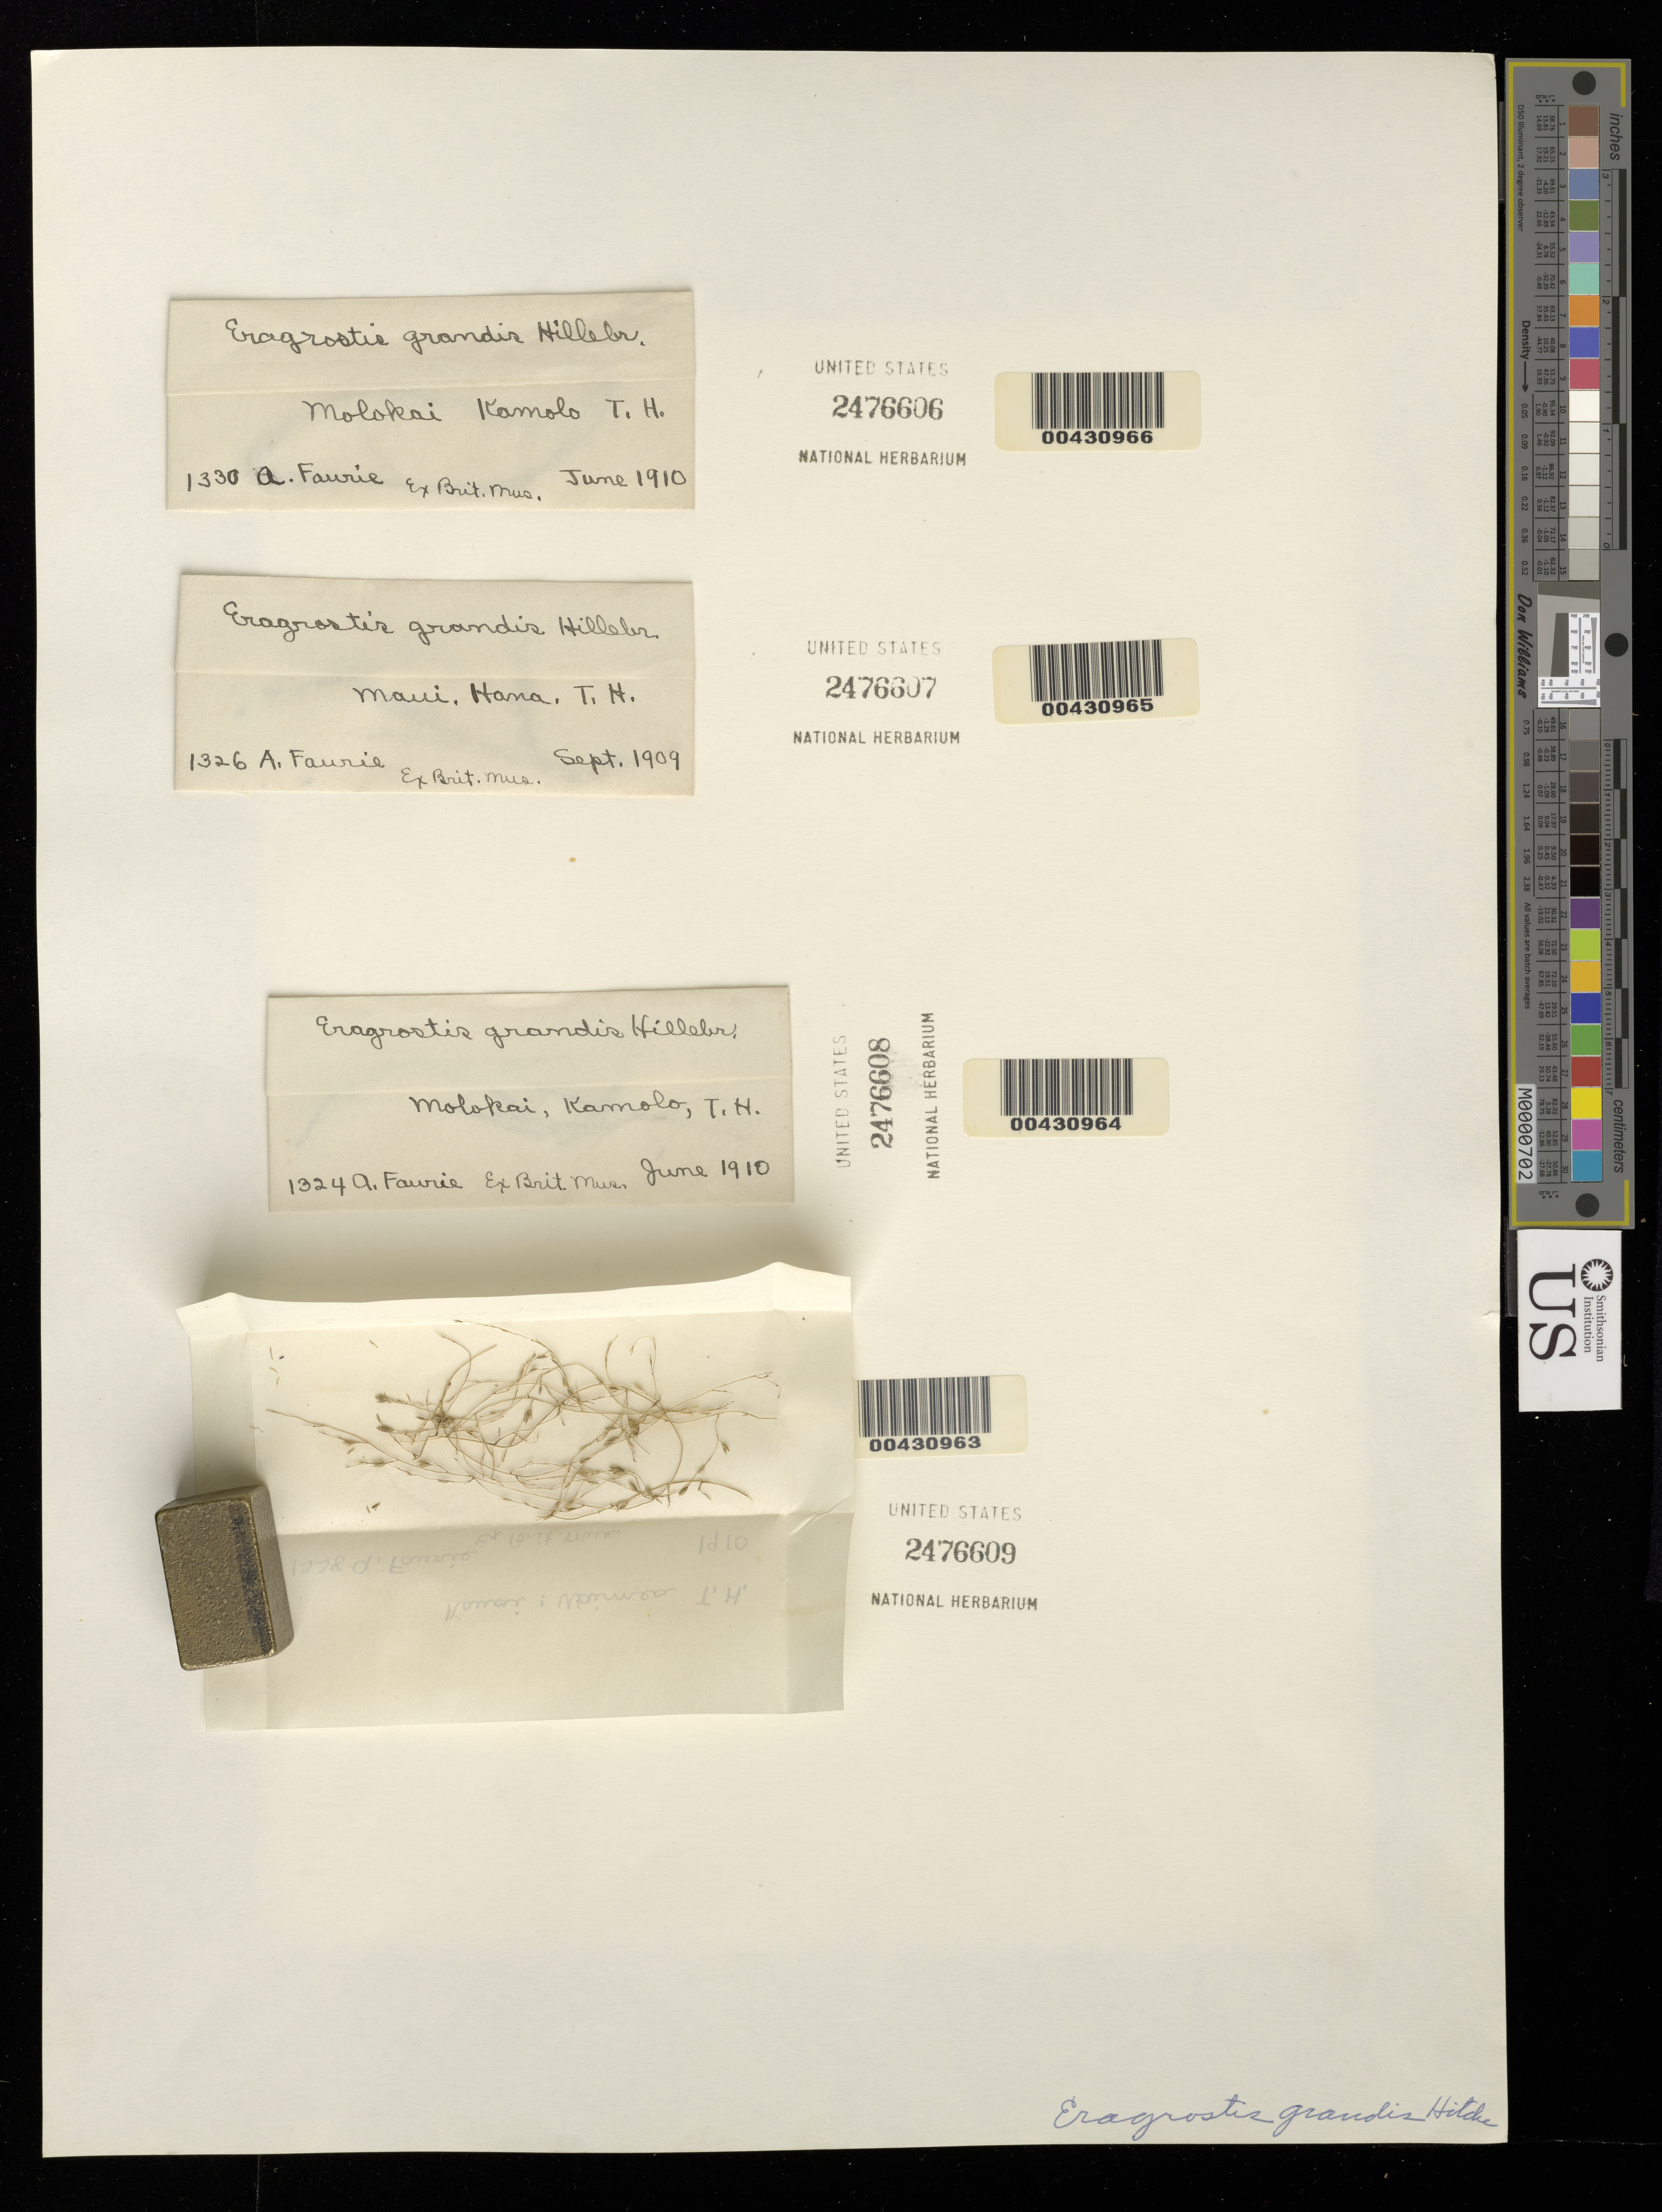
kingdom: Plantae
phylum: Tracheophyta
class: Liliopsida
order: Poales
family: Poaceae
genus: Eragrostis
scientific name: Eragrostis grandis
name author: Hillebr.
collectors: A. Faurie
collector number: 1338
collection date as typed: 1910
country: United States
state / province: Hawaii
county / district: Kauai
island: Kaua'i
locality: Waimea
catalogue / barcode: US 2476609